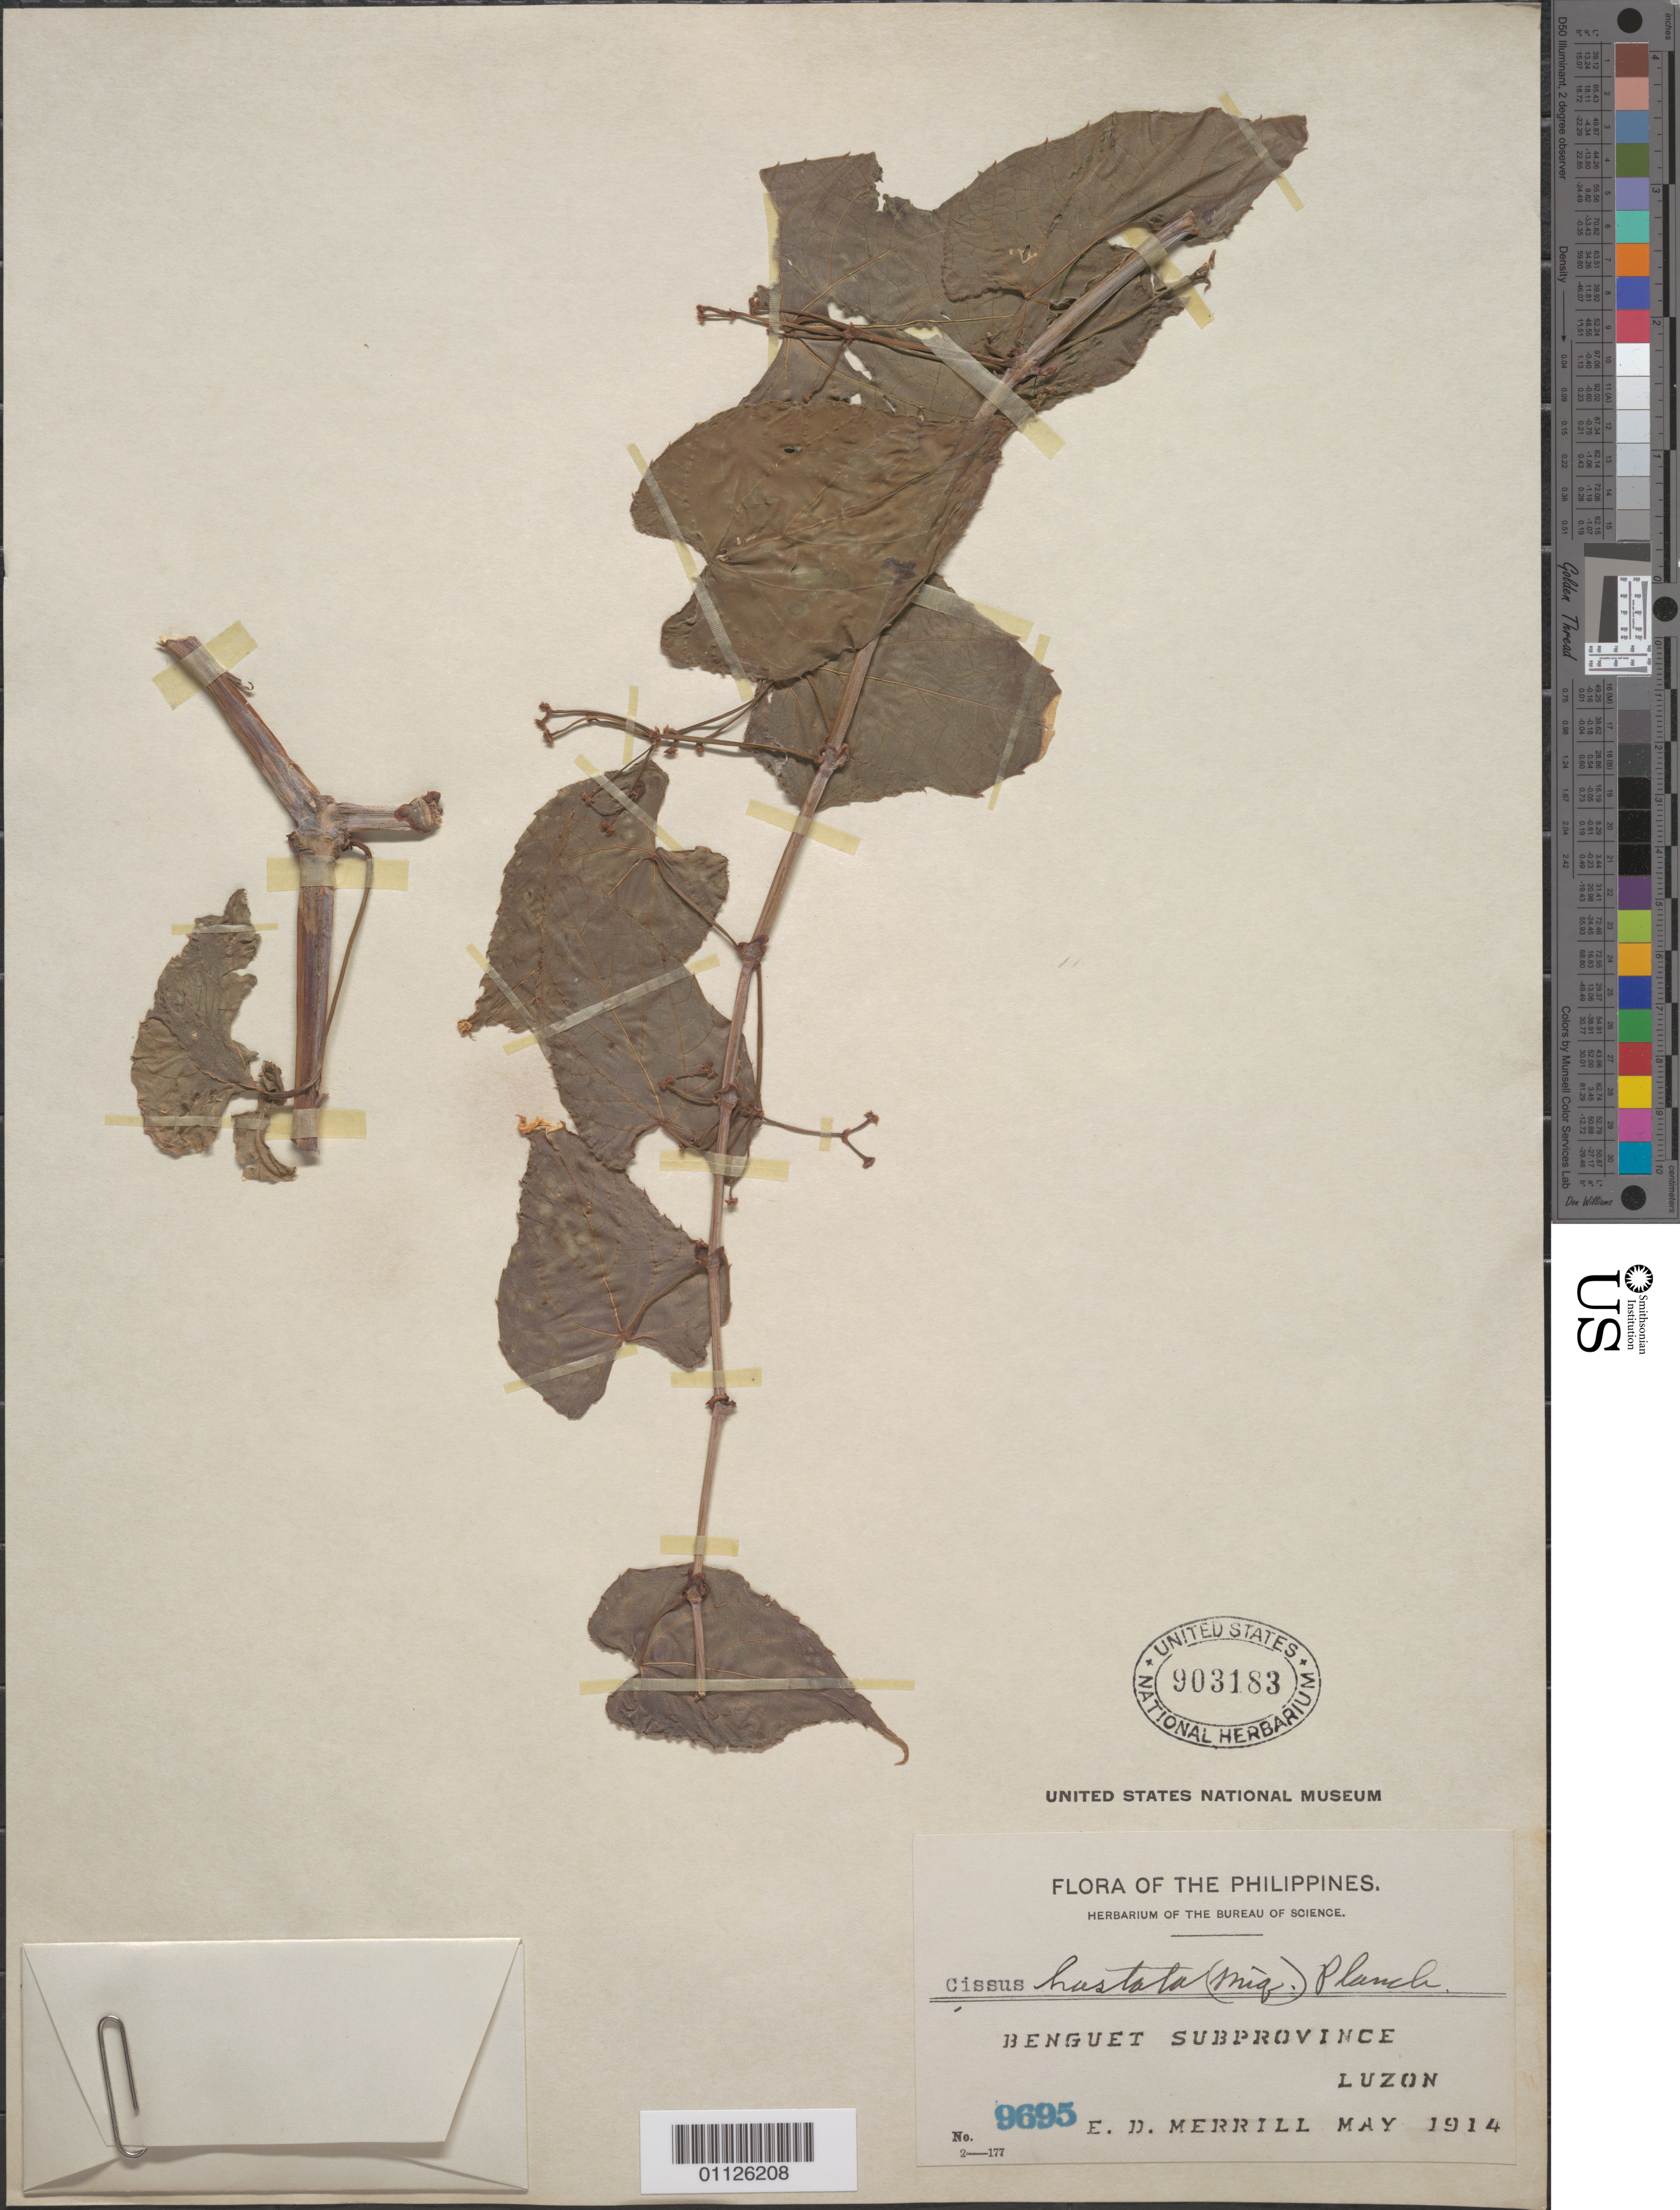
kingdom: Plantae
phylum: Tracheophyta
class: Magnoliopsida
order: Vitales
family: Vitaceae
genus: Cissus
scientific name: Cissus hastata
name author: Miq.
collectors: E. D. Merrill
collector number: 9695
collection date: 1914-05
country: Philippines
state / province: Cordillera (Administrative Region)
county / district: Benguet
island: Luzon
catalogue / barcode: US 903183